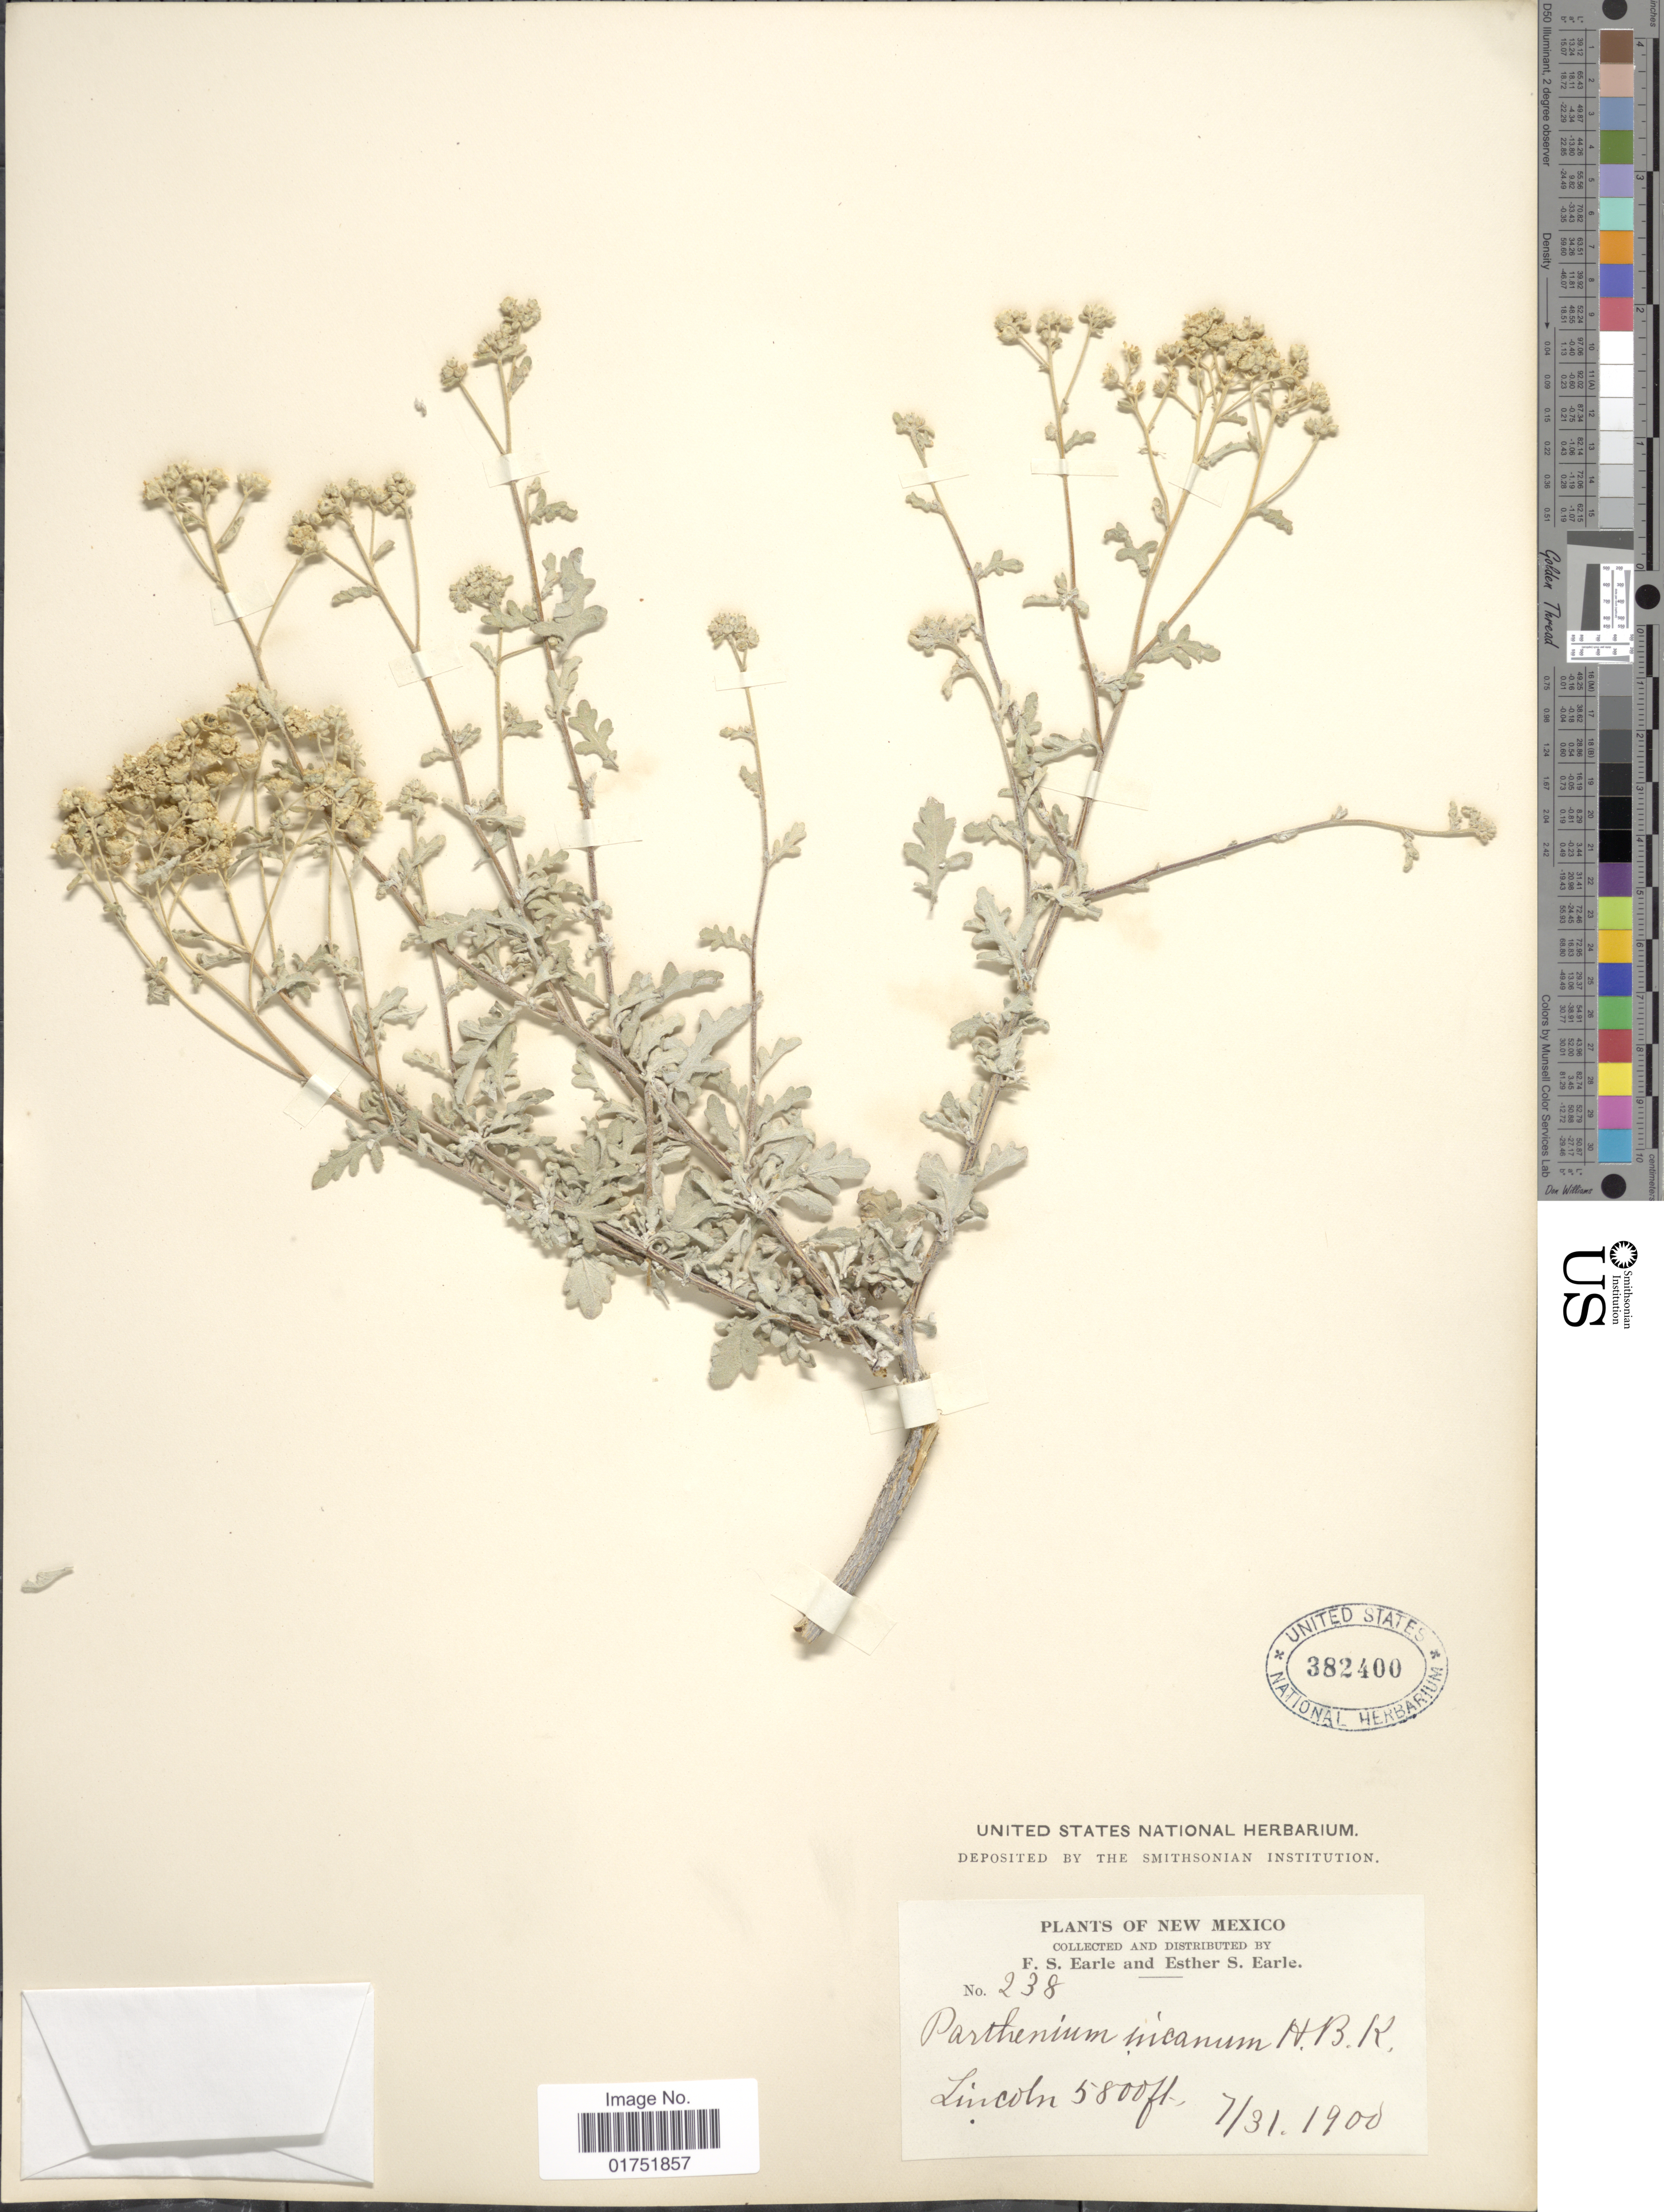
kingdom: Plantae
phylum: Tracheophyta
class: Magnoliopsida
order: Asterales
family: Asteraceae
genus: Parthenium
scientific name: Parthenium incanum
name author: Kunth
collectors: F. S. Earle & E. S. Earle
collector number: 238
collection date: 1900-07-31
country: United States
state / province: New Mexico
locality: Lincoln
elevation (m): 1768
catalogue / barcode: US 382400